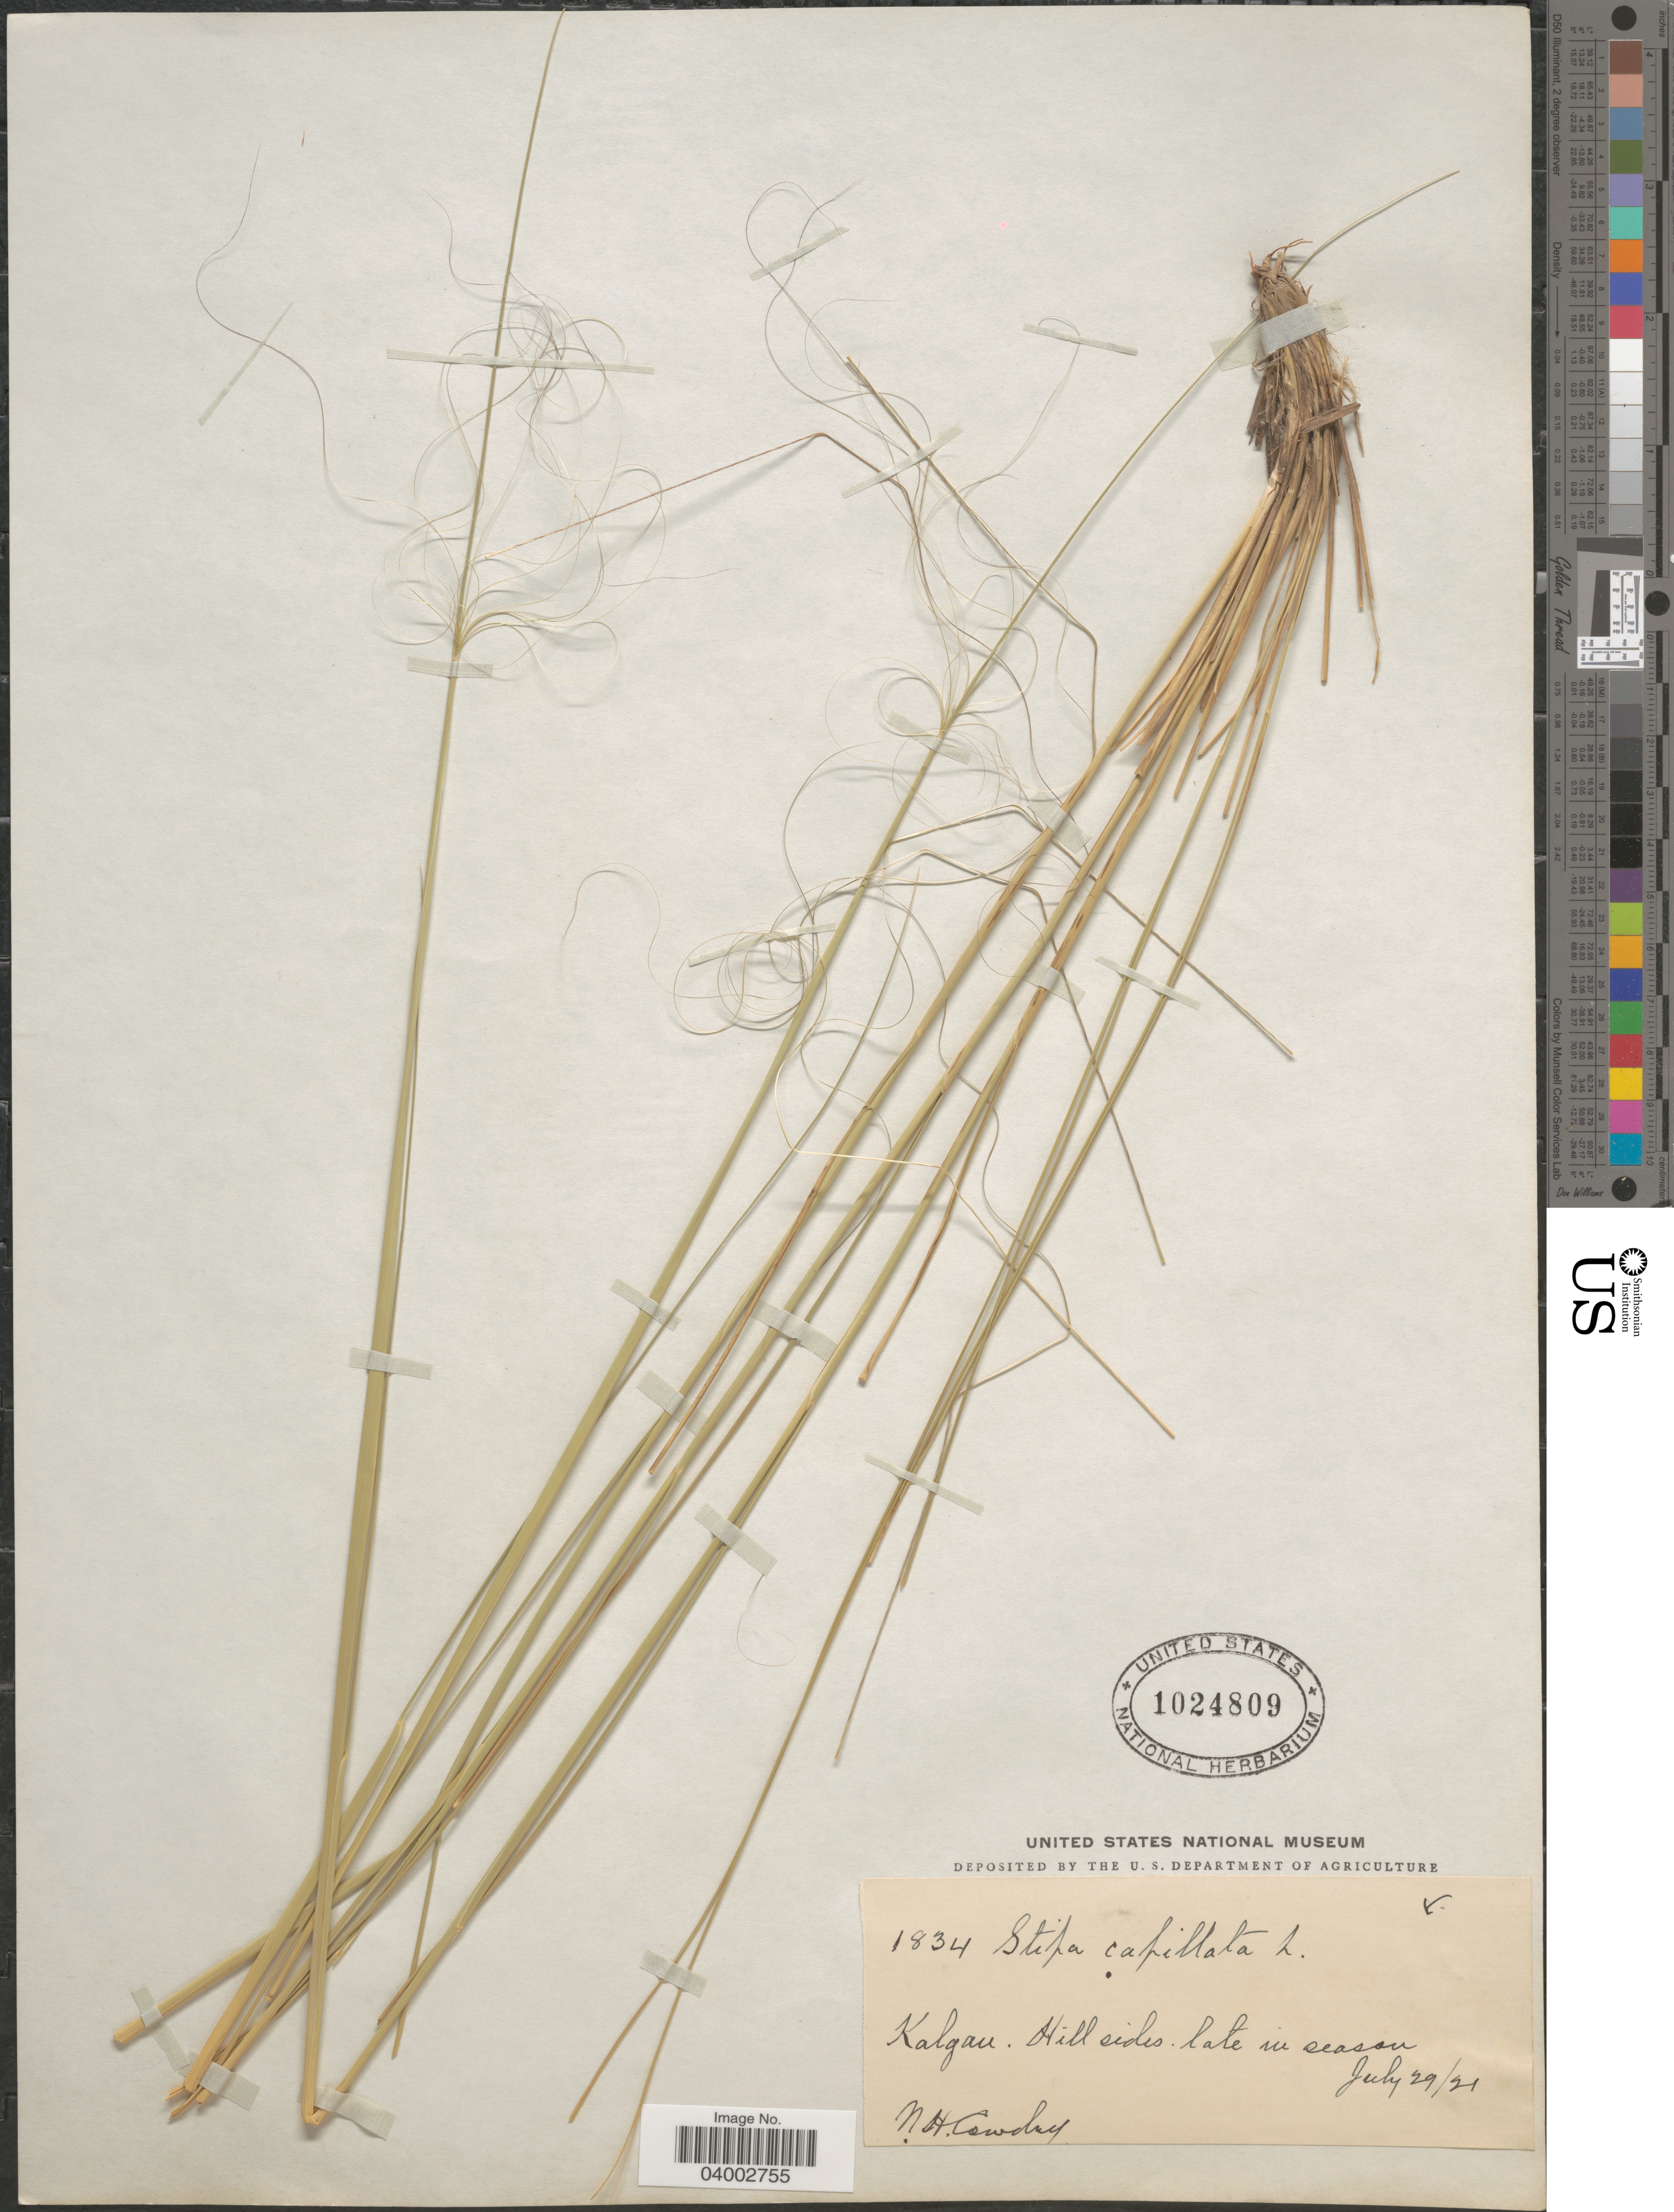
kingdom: Plantae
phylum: Tracheophyta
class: Liliopsida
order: Poales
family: Poaceae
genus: Stipa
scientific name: Stipa capillata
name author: L.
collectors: N. H. Cowdry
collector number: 1834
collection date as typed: Transcribed d/m/y: 29/7/21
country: China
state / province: Hebei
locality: Kalgan.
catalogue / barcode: US 1024809